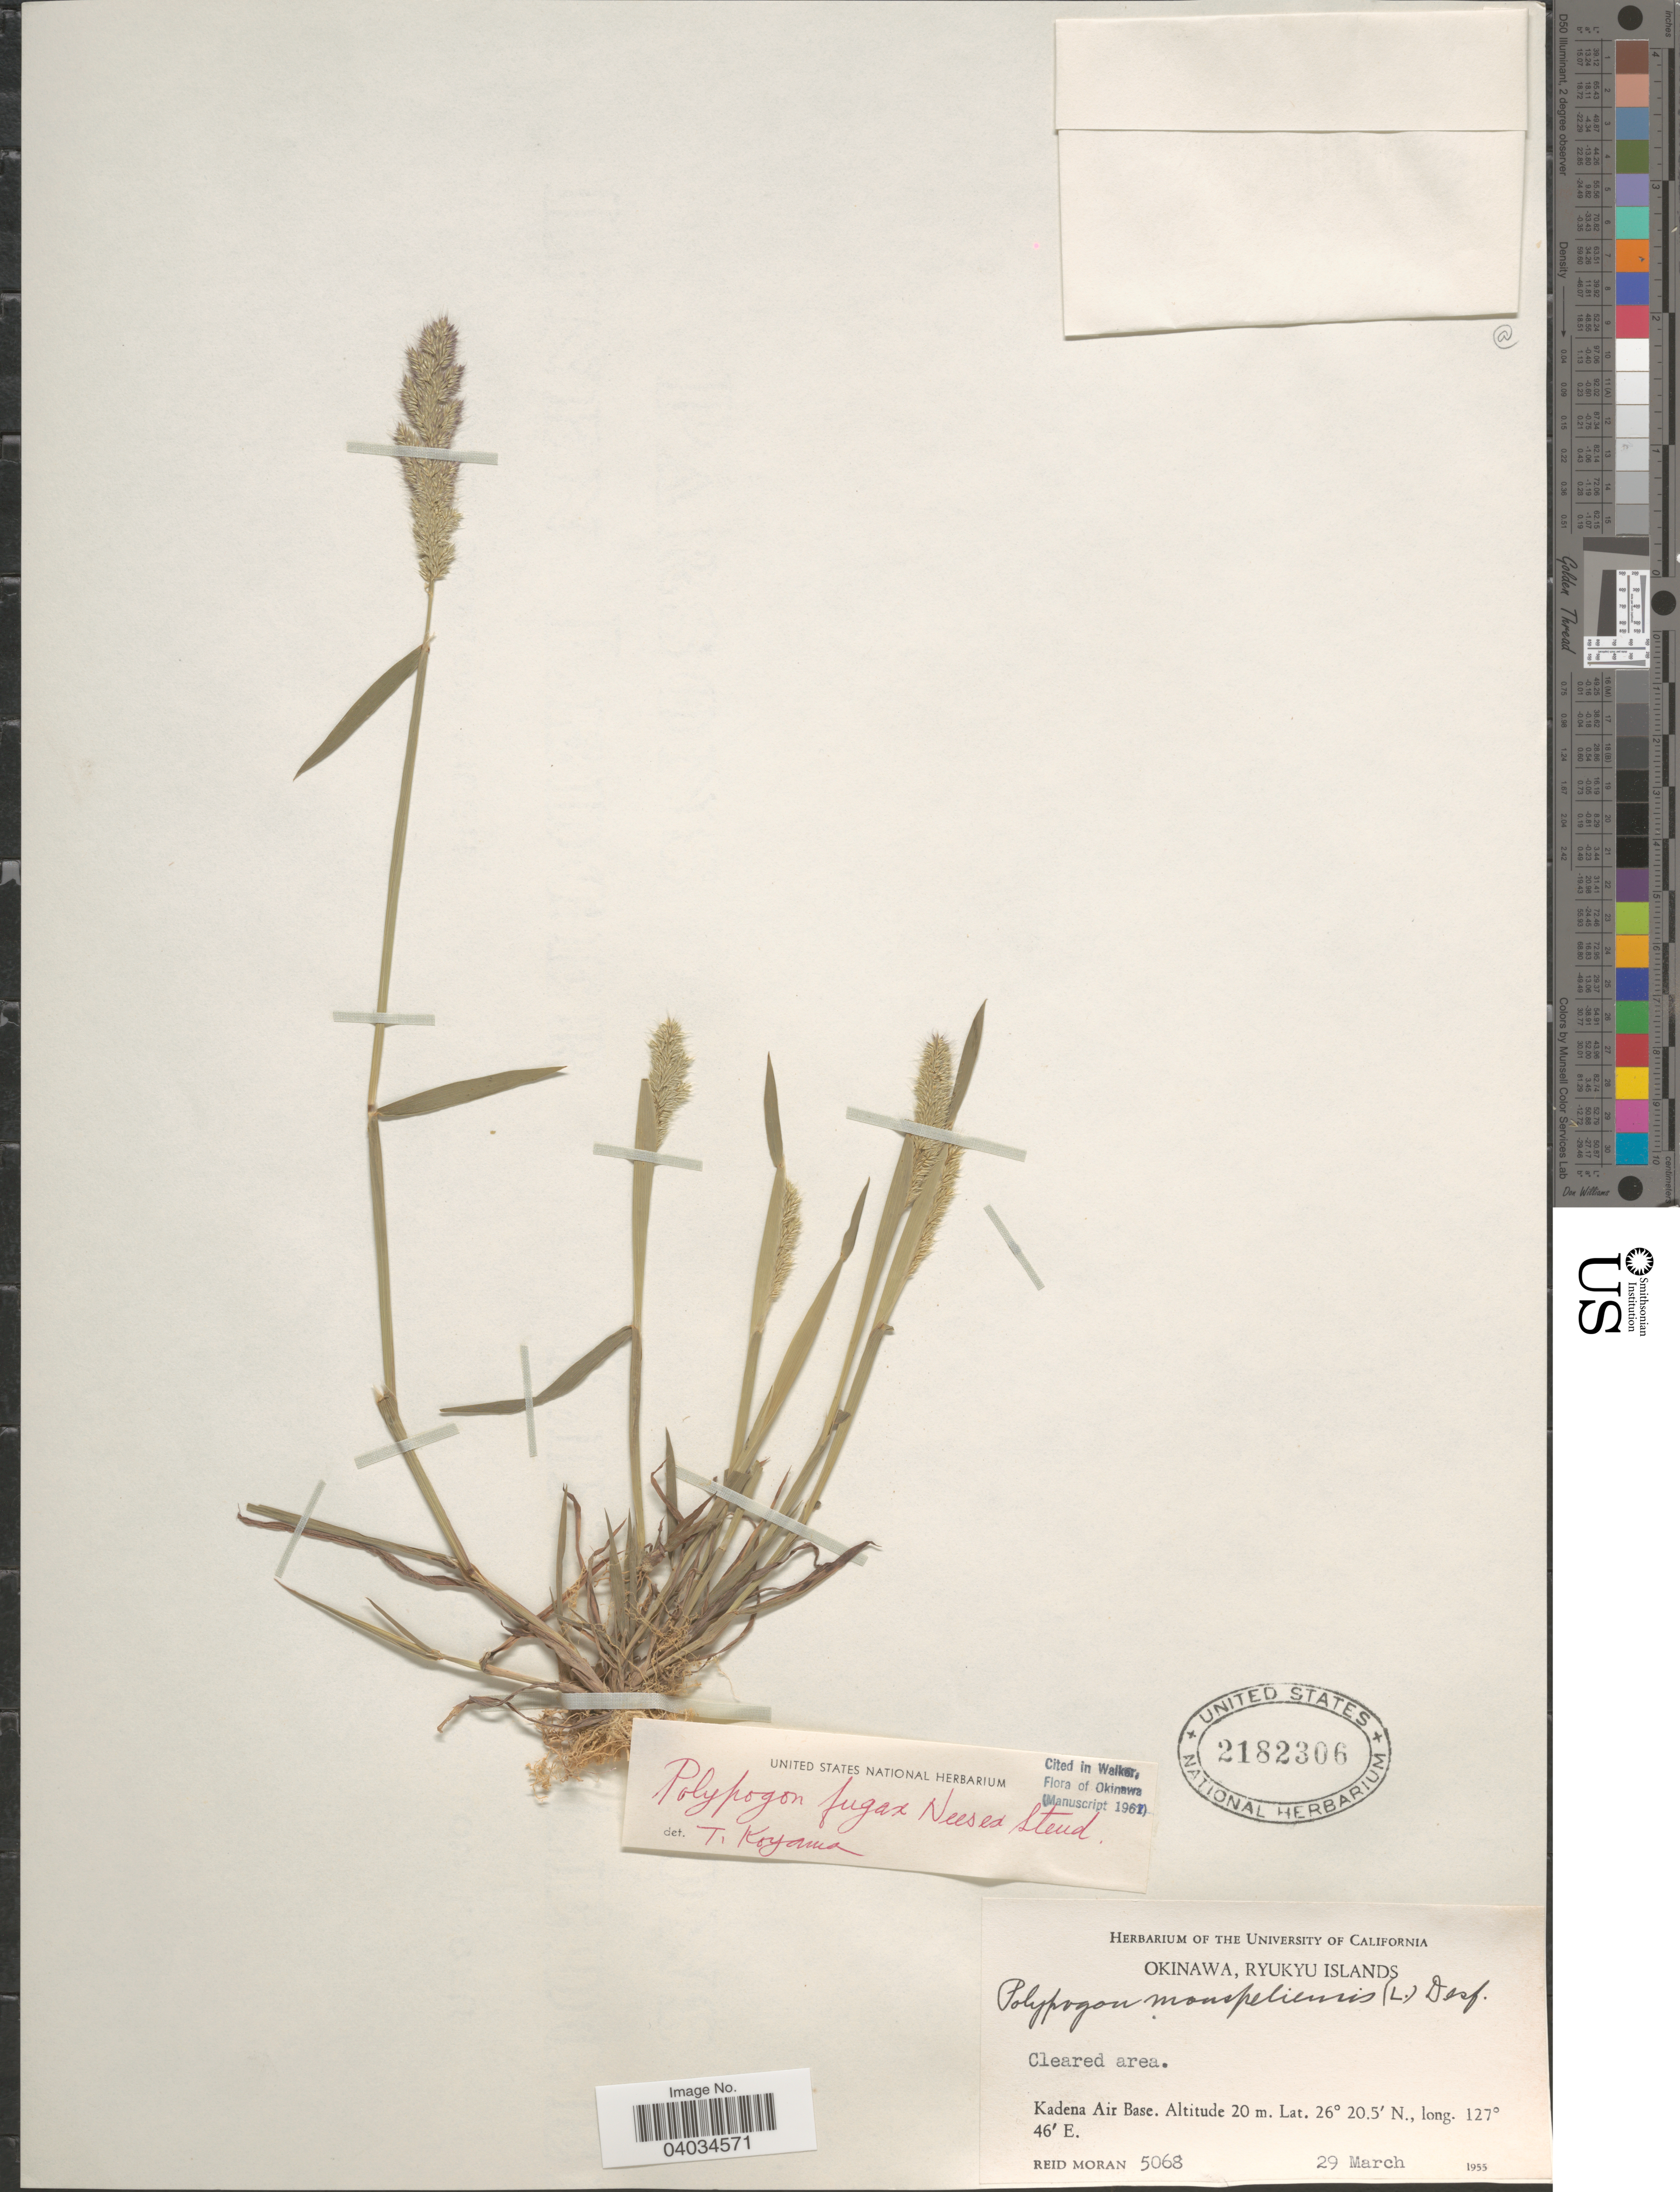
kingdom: Plantae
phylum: Tracheophyta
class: Liliopsida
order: Poales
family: Poaceae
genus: Polypogon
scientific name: Polypogon fugax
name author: Nees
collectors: R. Moran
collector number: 5068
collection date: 1955-03-29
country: Japan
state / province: Okinawa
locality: Ryukyu Islands. Kadena Air Base.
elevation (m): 20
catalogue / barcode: US 2182306